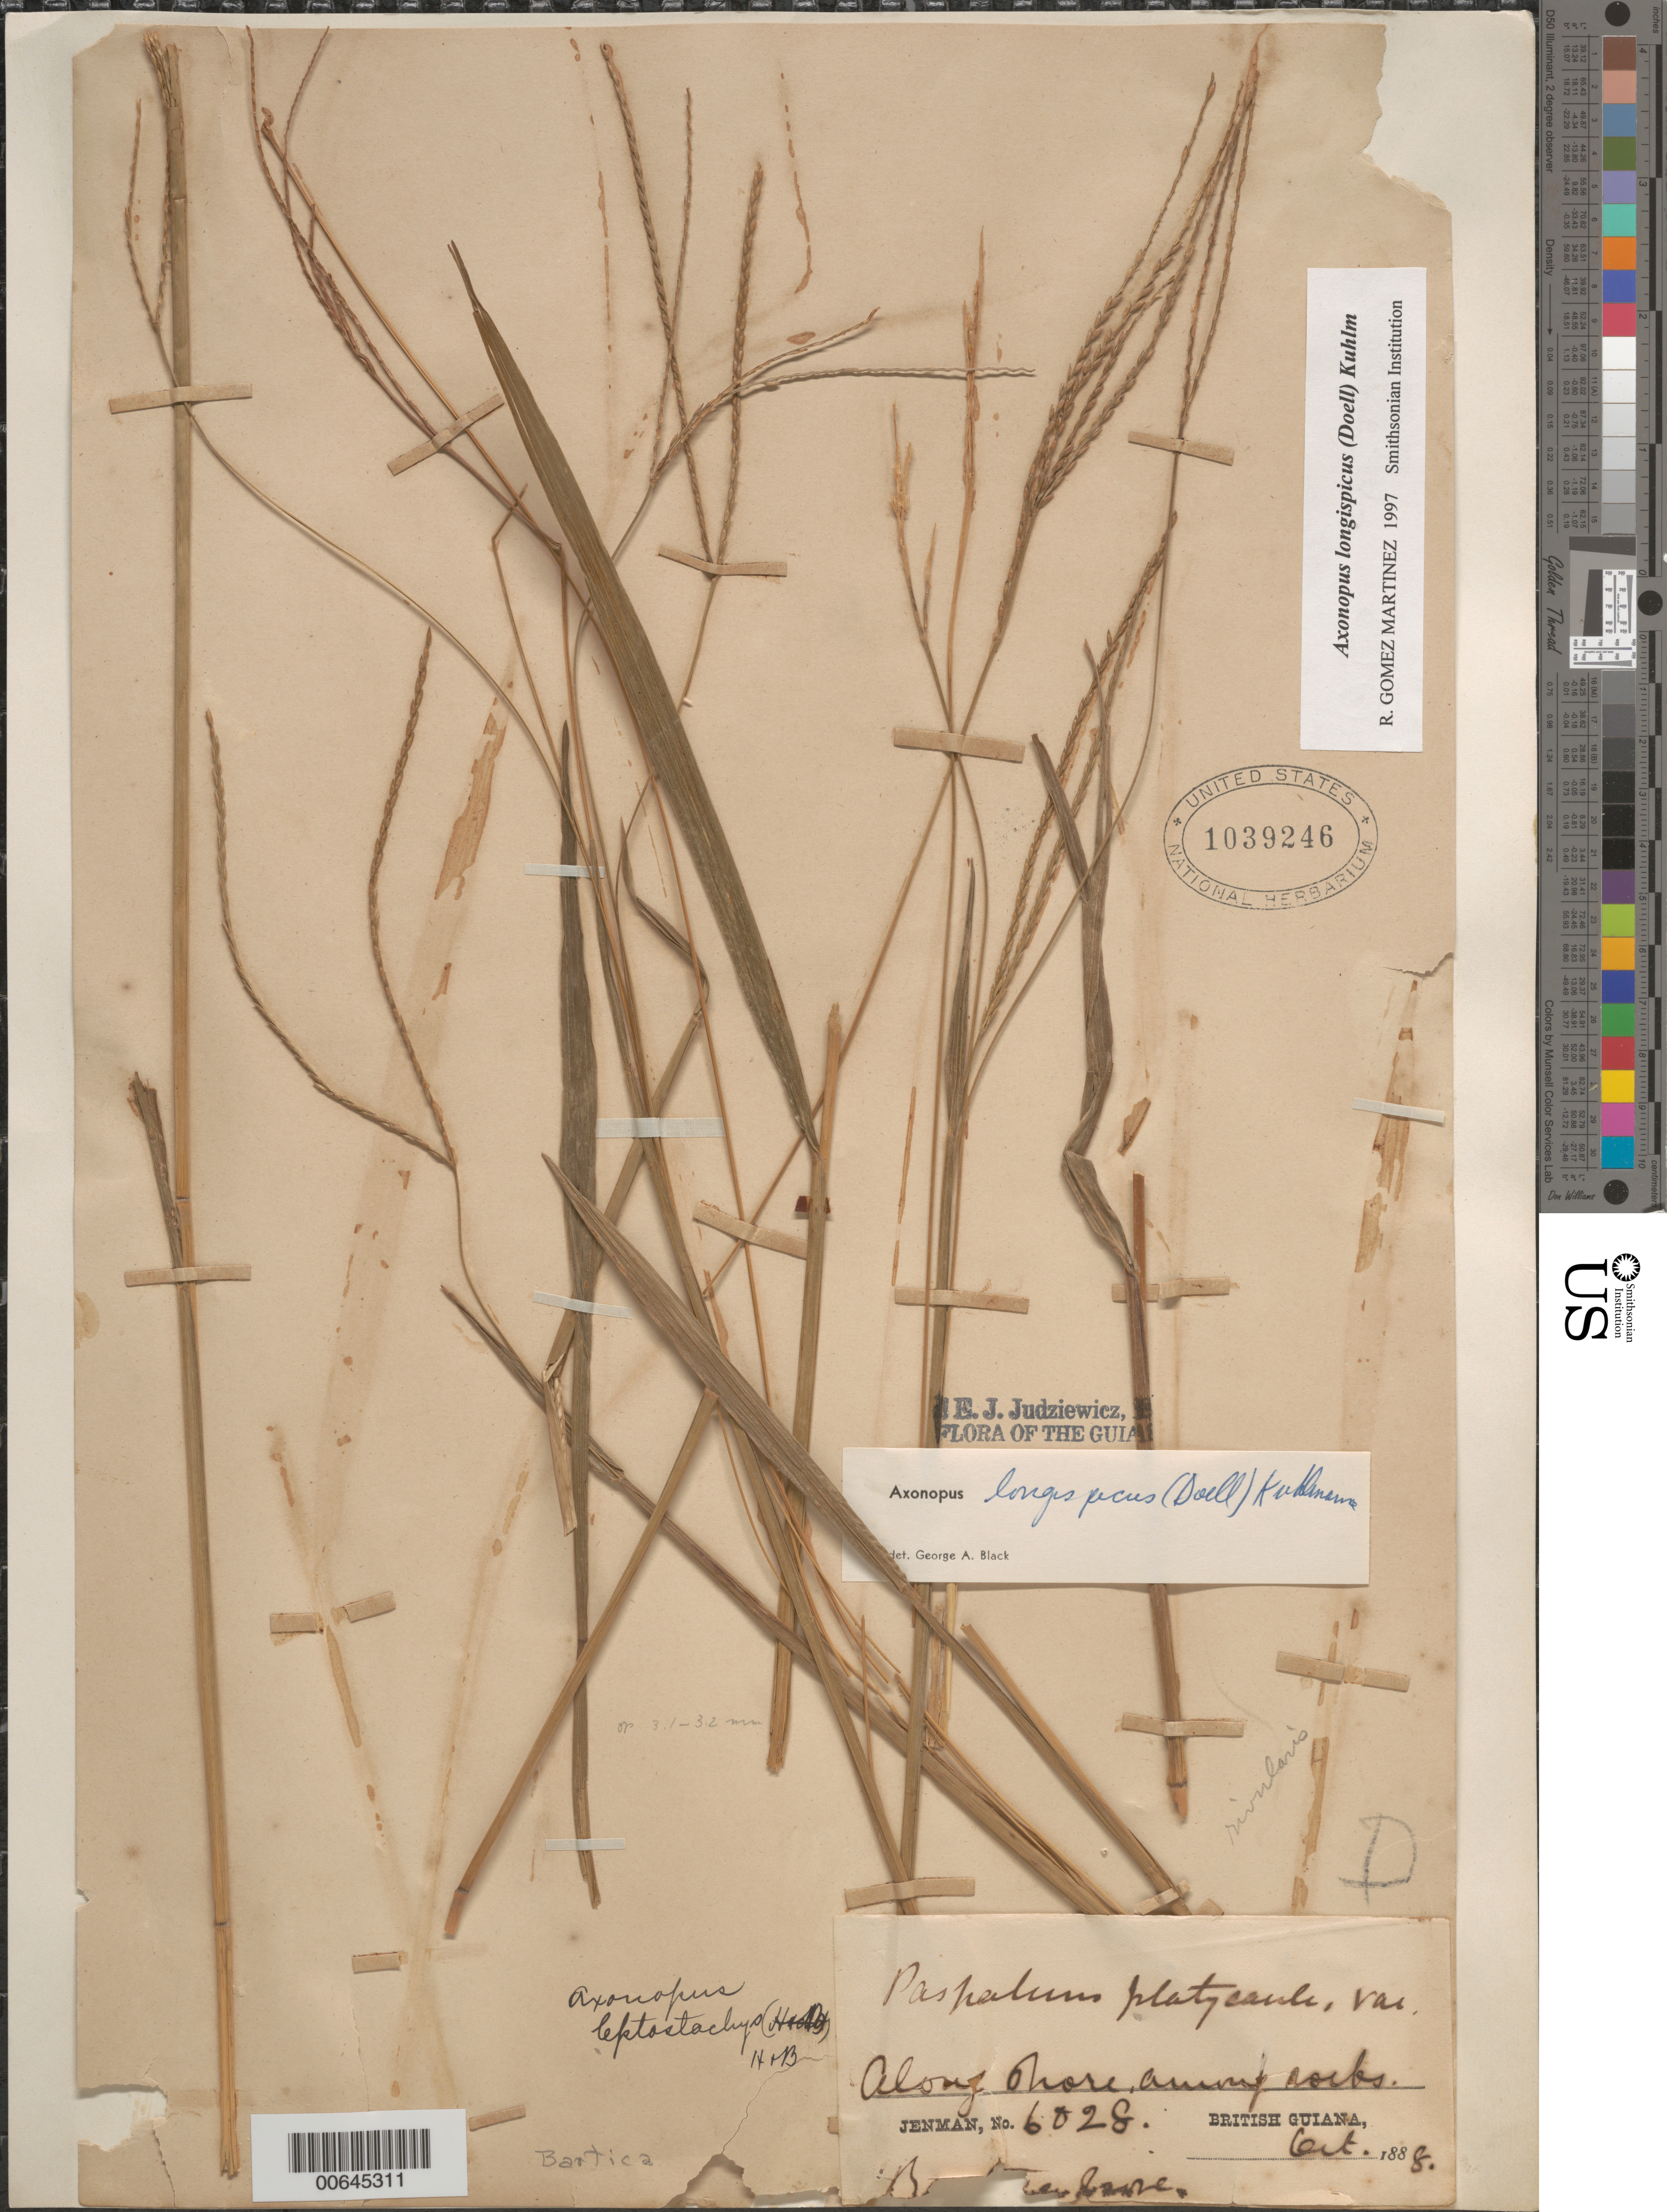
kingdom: Plantae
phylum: Tracheophyta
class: Liliopsida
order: Poales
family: Poaceae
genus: Axonopus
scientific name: Axonopus longispicus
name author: (Döll) Kuhlm.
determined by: Judziewicz, E. J.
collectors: G. S. Jenman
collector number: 6028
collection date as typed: October 1888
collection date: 1888-10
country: Guyana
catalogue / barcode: US 1039246